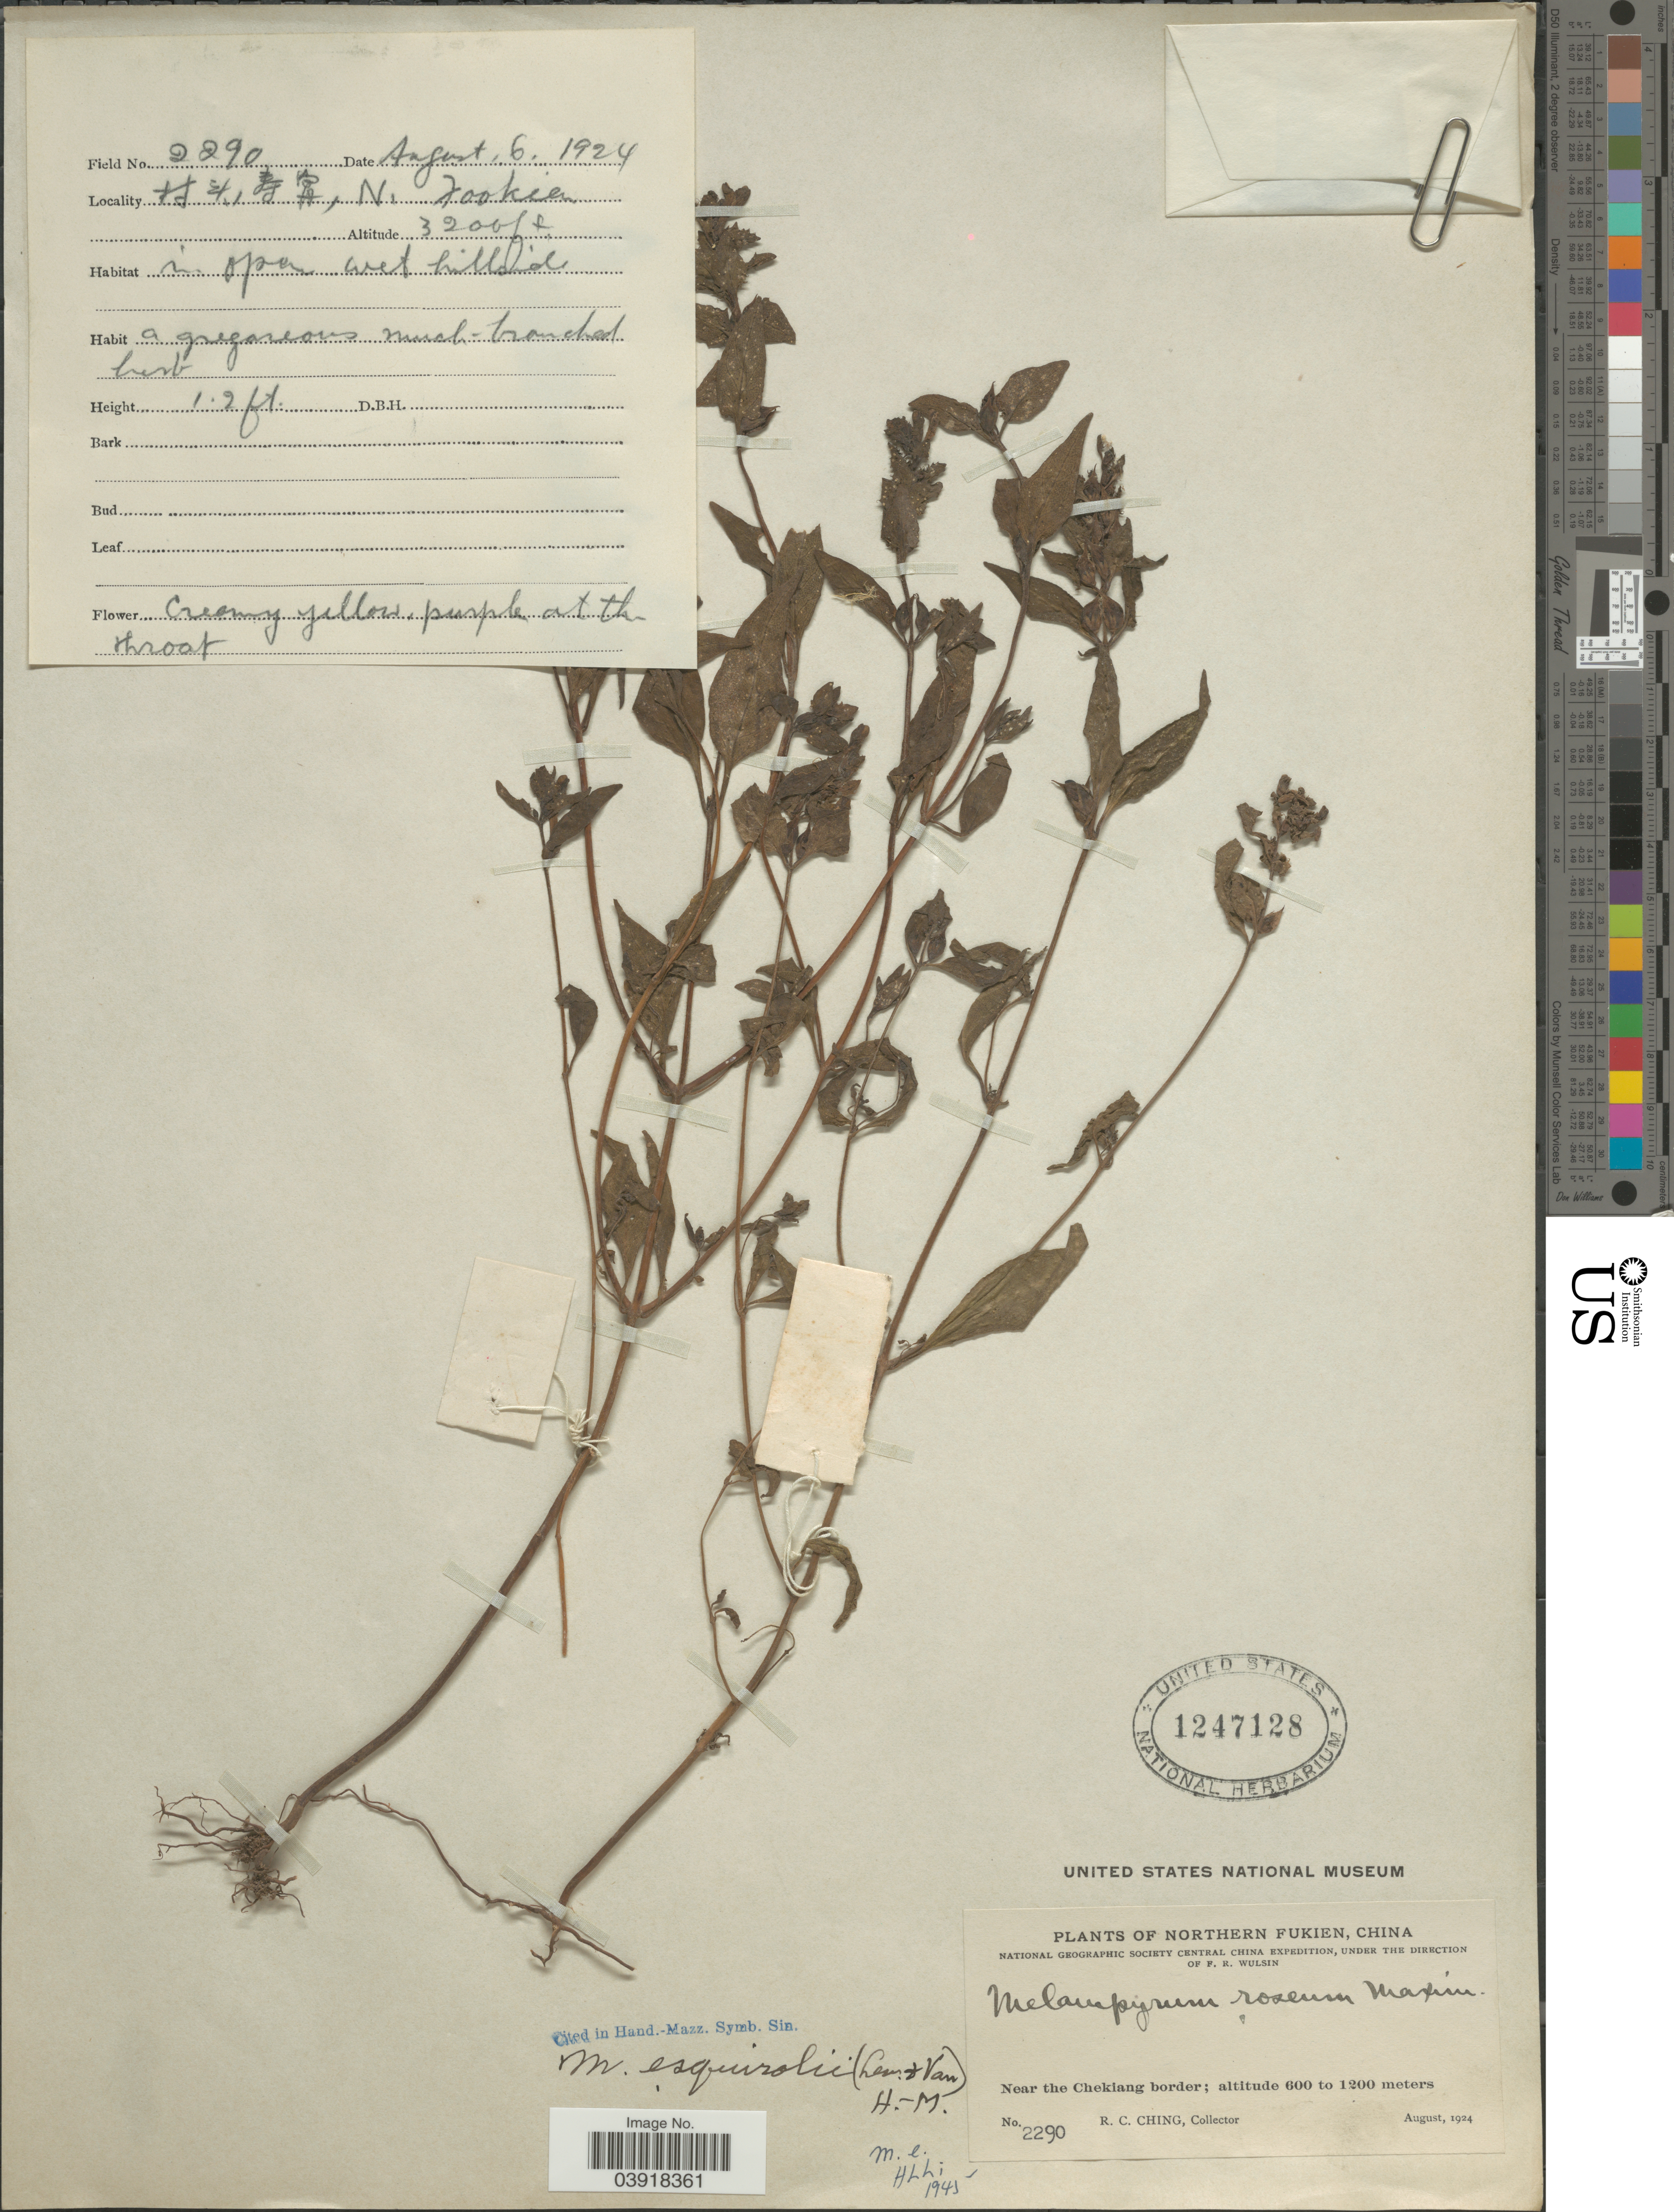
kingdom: Plantae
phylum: Tracheophyta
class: Magnoliopsida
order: Lamiales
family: Orobanchaceae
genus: Melampyrum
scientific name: Melampyrum esquirolii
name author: (H. Lév. & Vaniot) Hand.-Mazz.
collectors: R. C. Ching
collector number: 2290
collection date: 1924-08-06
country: China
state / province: Fujian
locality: X. Northern Fukien. Near the Chekiang border.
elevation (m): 975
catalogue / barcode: US 1247128